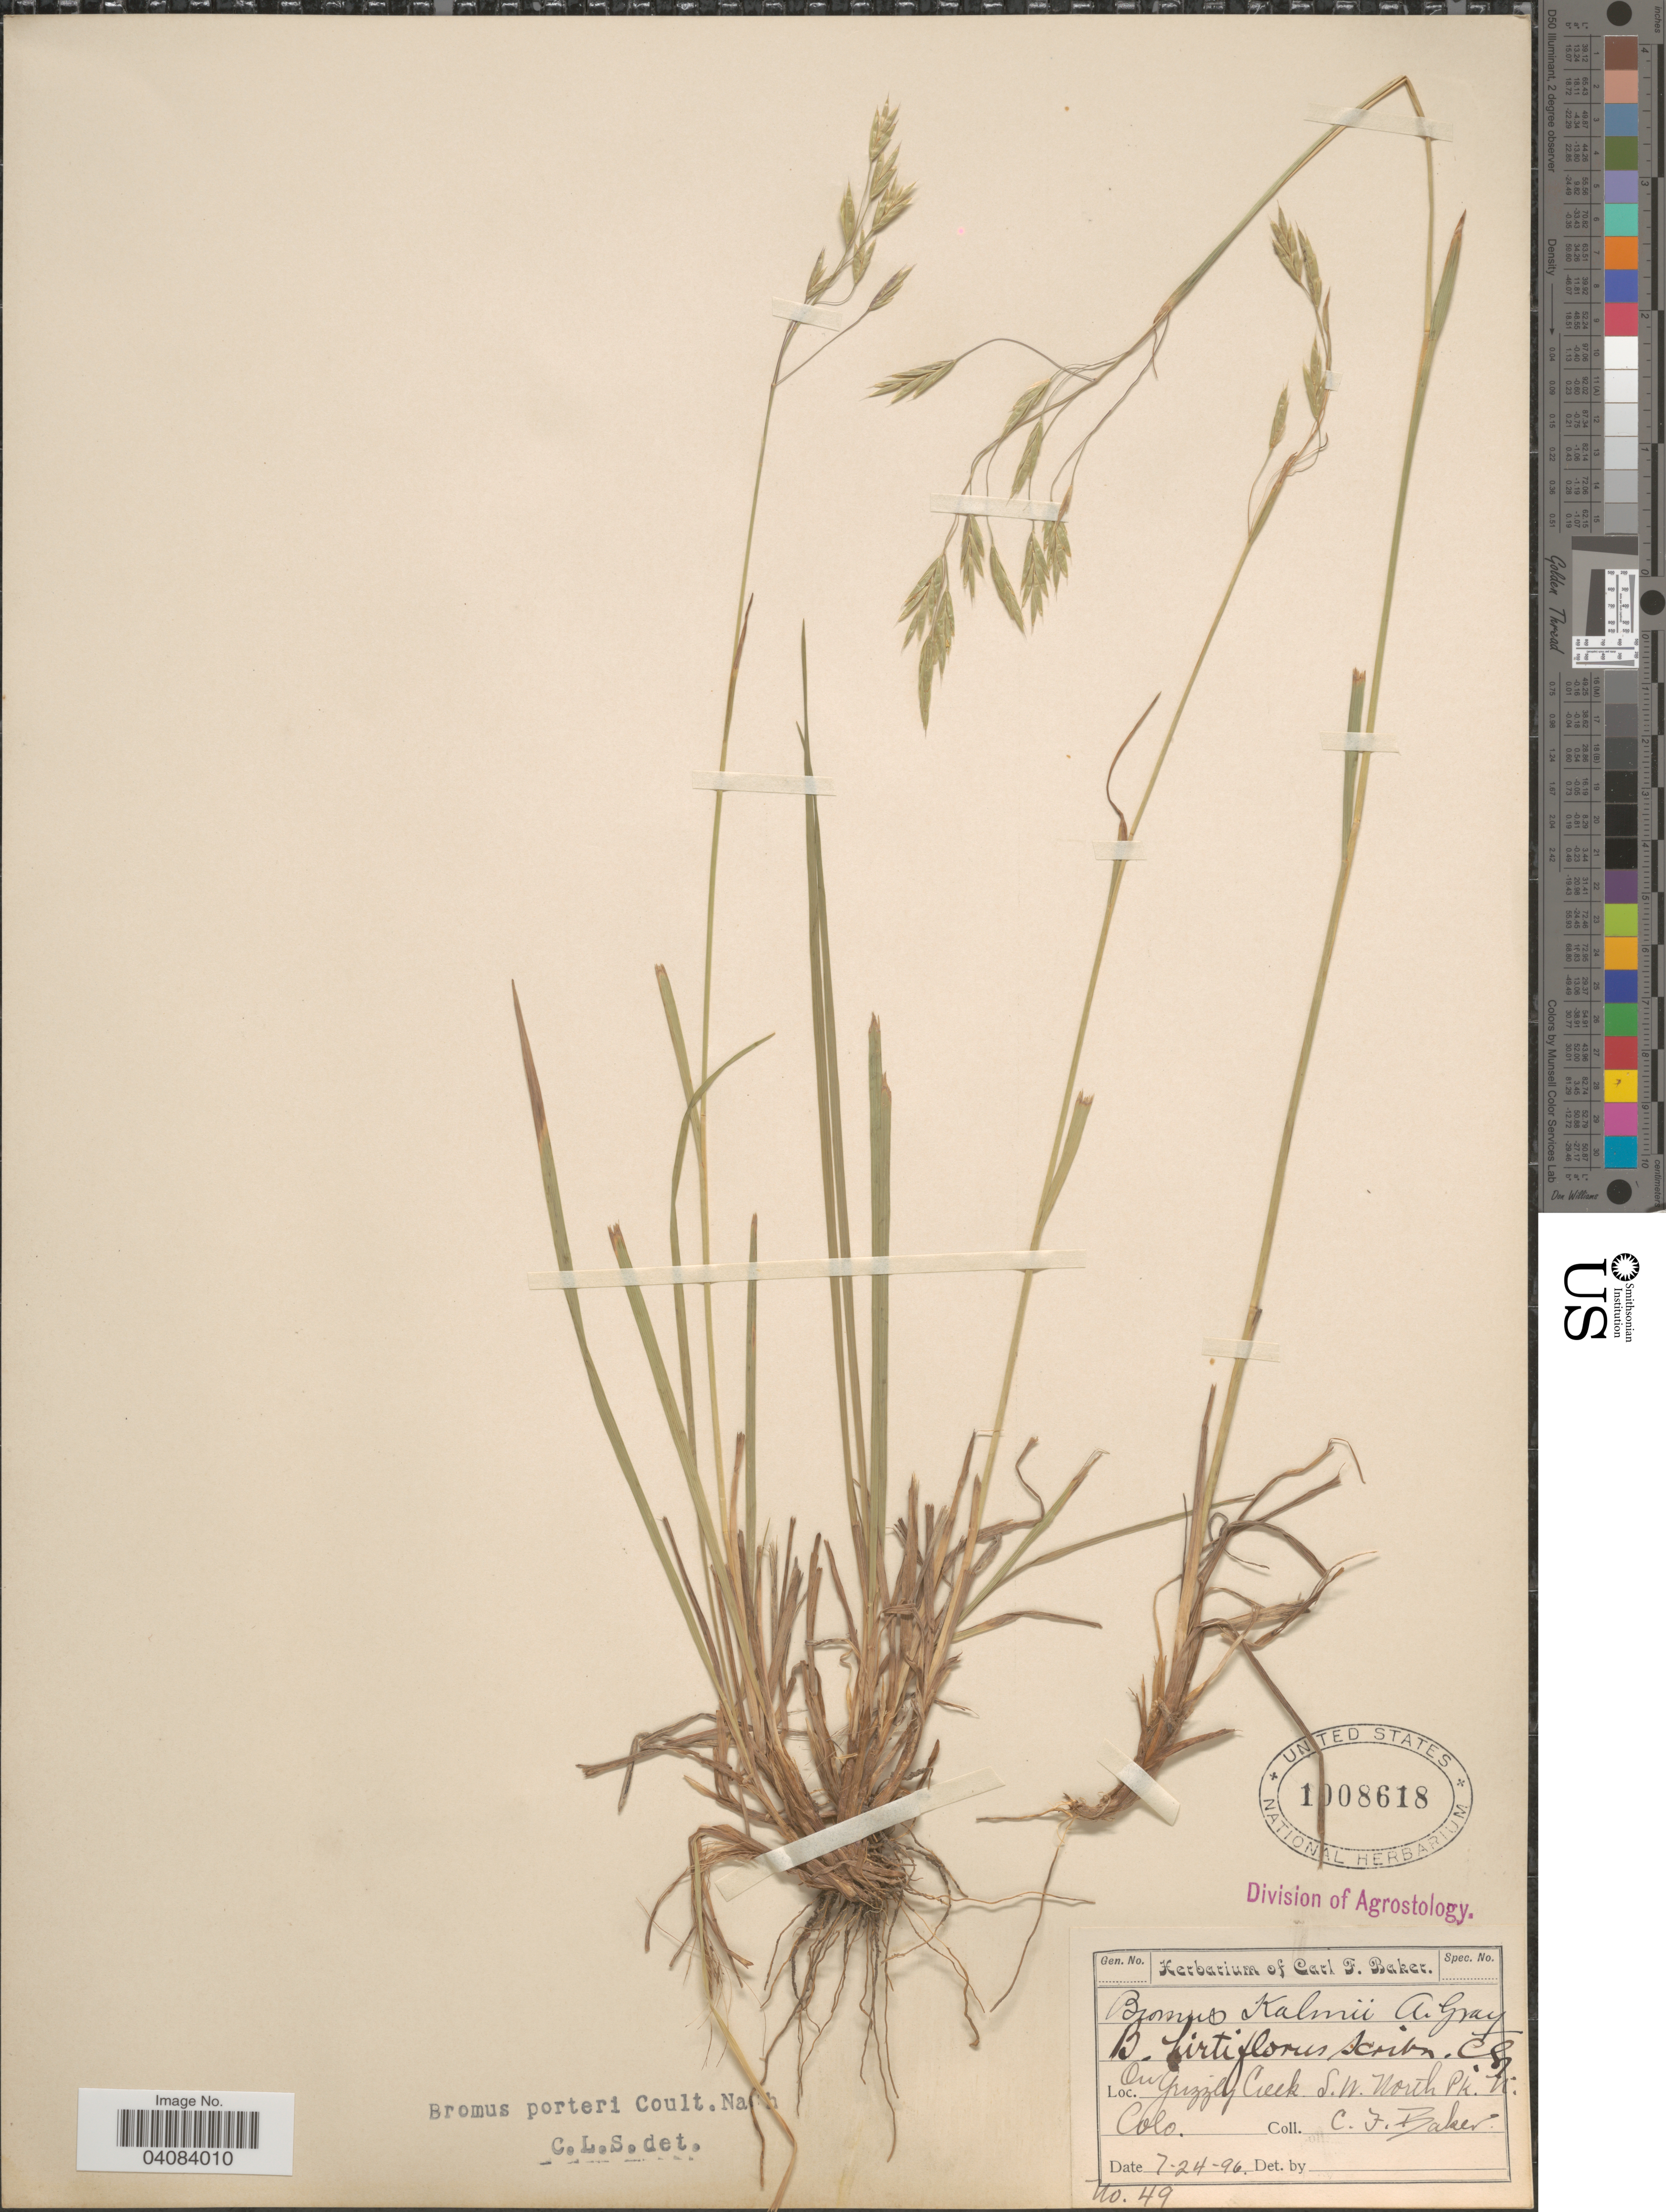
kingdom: Plantae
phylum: Tracheophyta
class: Liliopsida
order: Poales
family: Poaceae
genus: Bromus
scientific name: Bromus porteri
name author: (J.M. Coult.) Nash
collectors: C. F. Baker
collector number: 49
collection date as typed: Transcribed d/m/y: 24/7/96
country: United States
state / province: Colorado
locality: On Grizzly Creek. S.W. North Pk. N. Colo.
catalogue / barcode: US 1008618